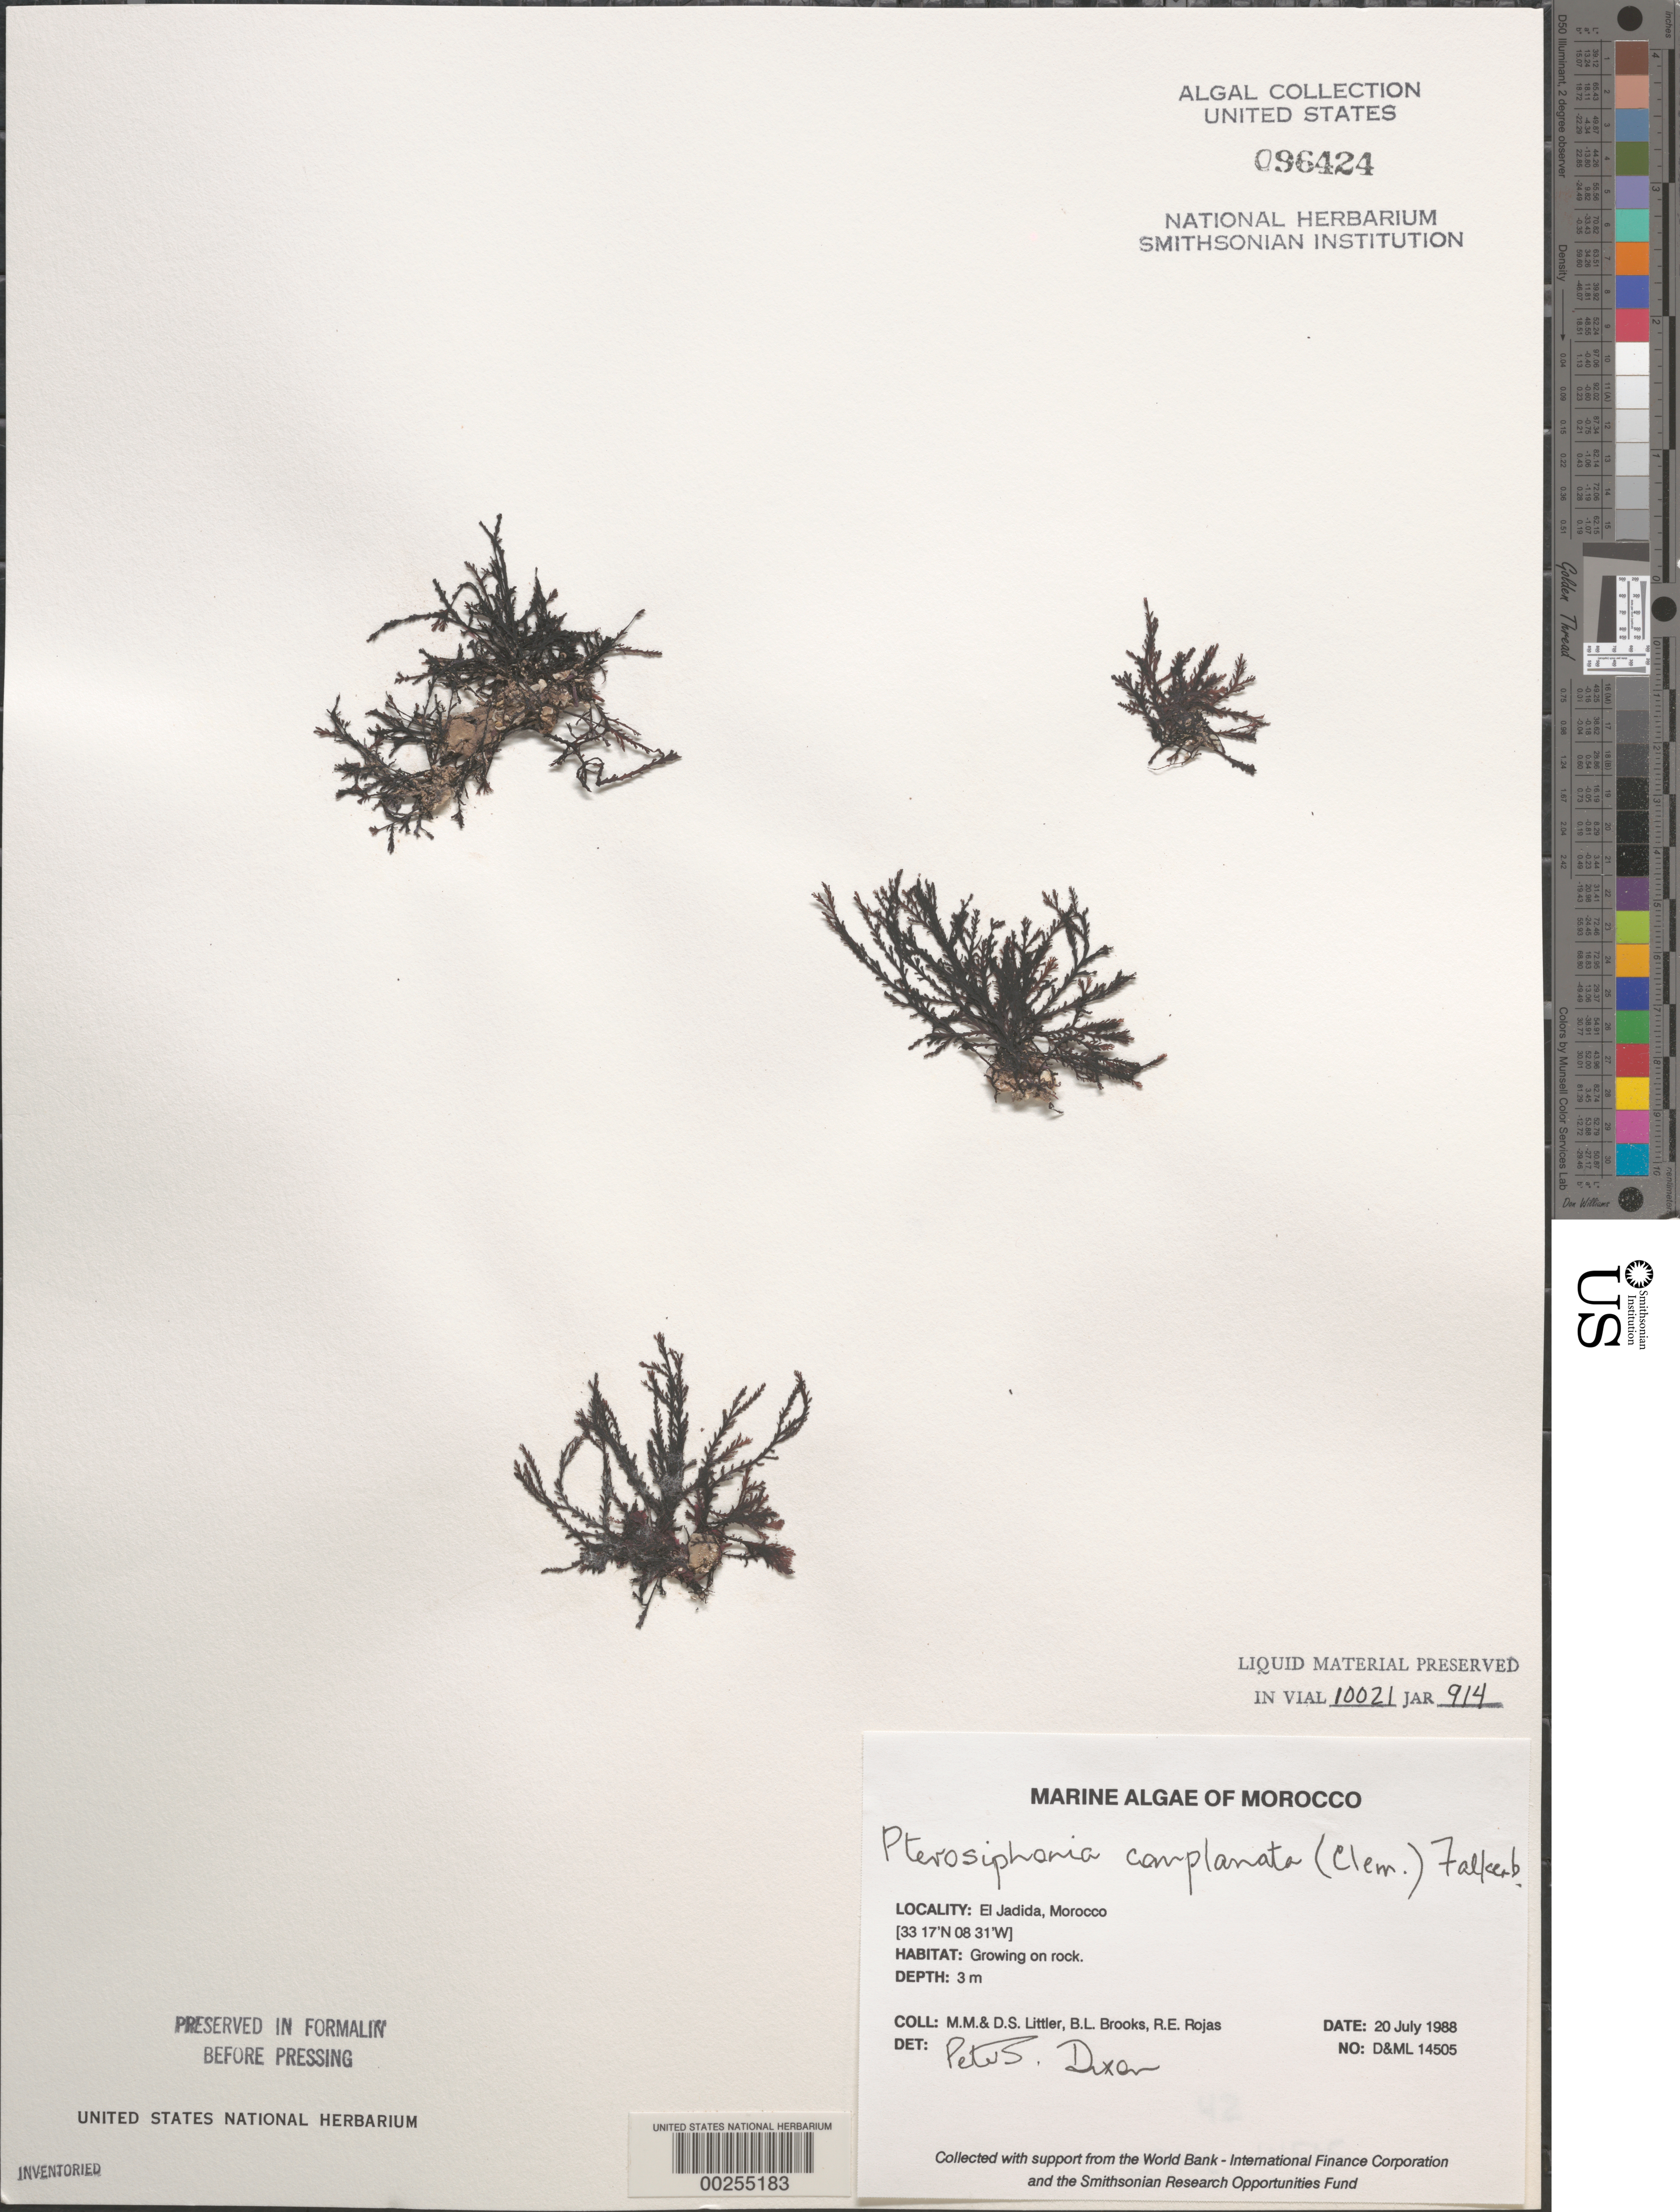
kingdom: Plantae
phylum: Rhodophyta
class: Florideophyceae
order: Ceramiales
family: Rhodomelaceae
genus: Pterosiphonia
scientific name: Pterosiphonia complanata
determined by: Dixon, P. S.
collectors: M. M. Littler, D. S. Littler, B. Brooks & R. Rojas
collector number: D&ML 14505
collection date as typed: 20 Jul 1988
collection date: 1988-07-20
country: Morocco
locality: El Jadida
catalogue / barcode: US 96424